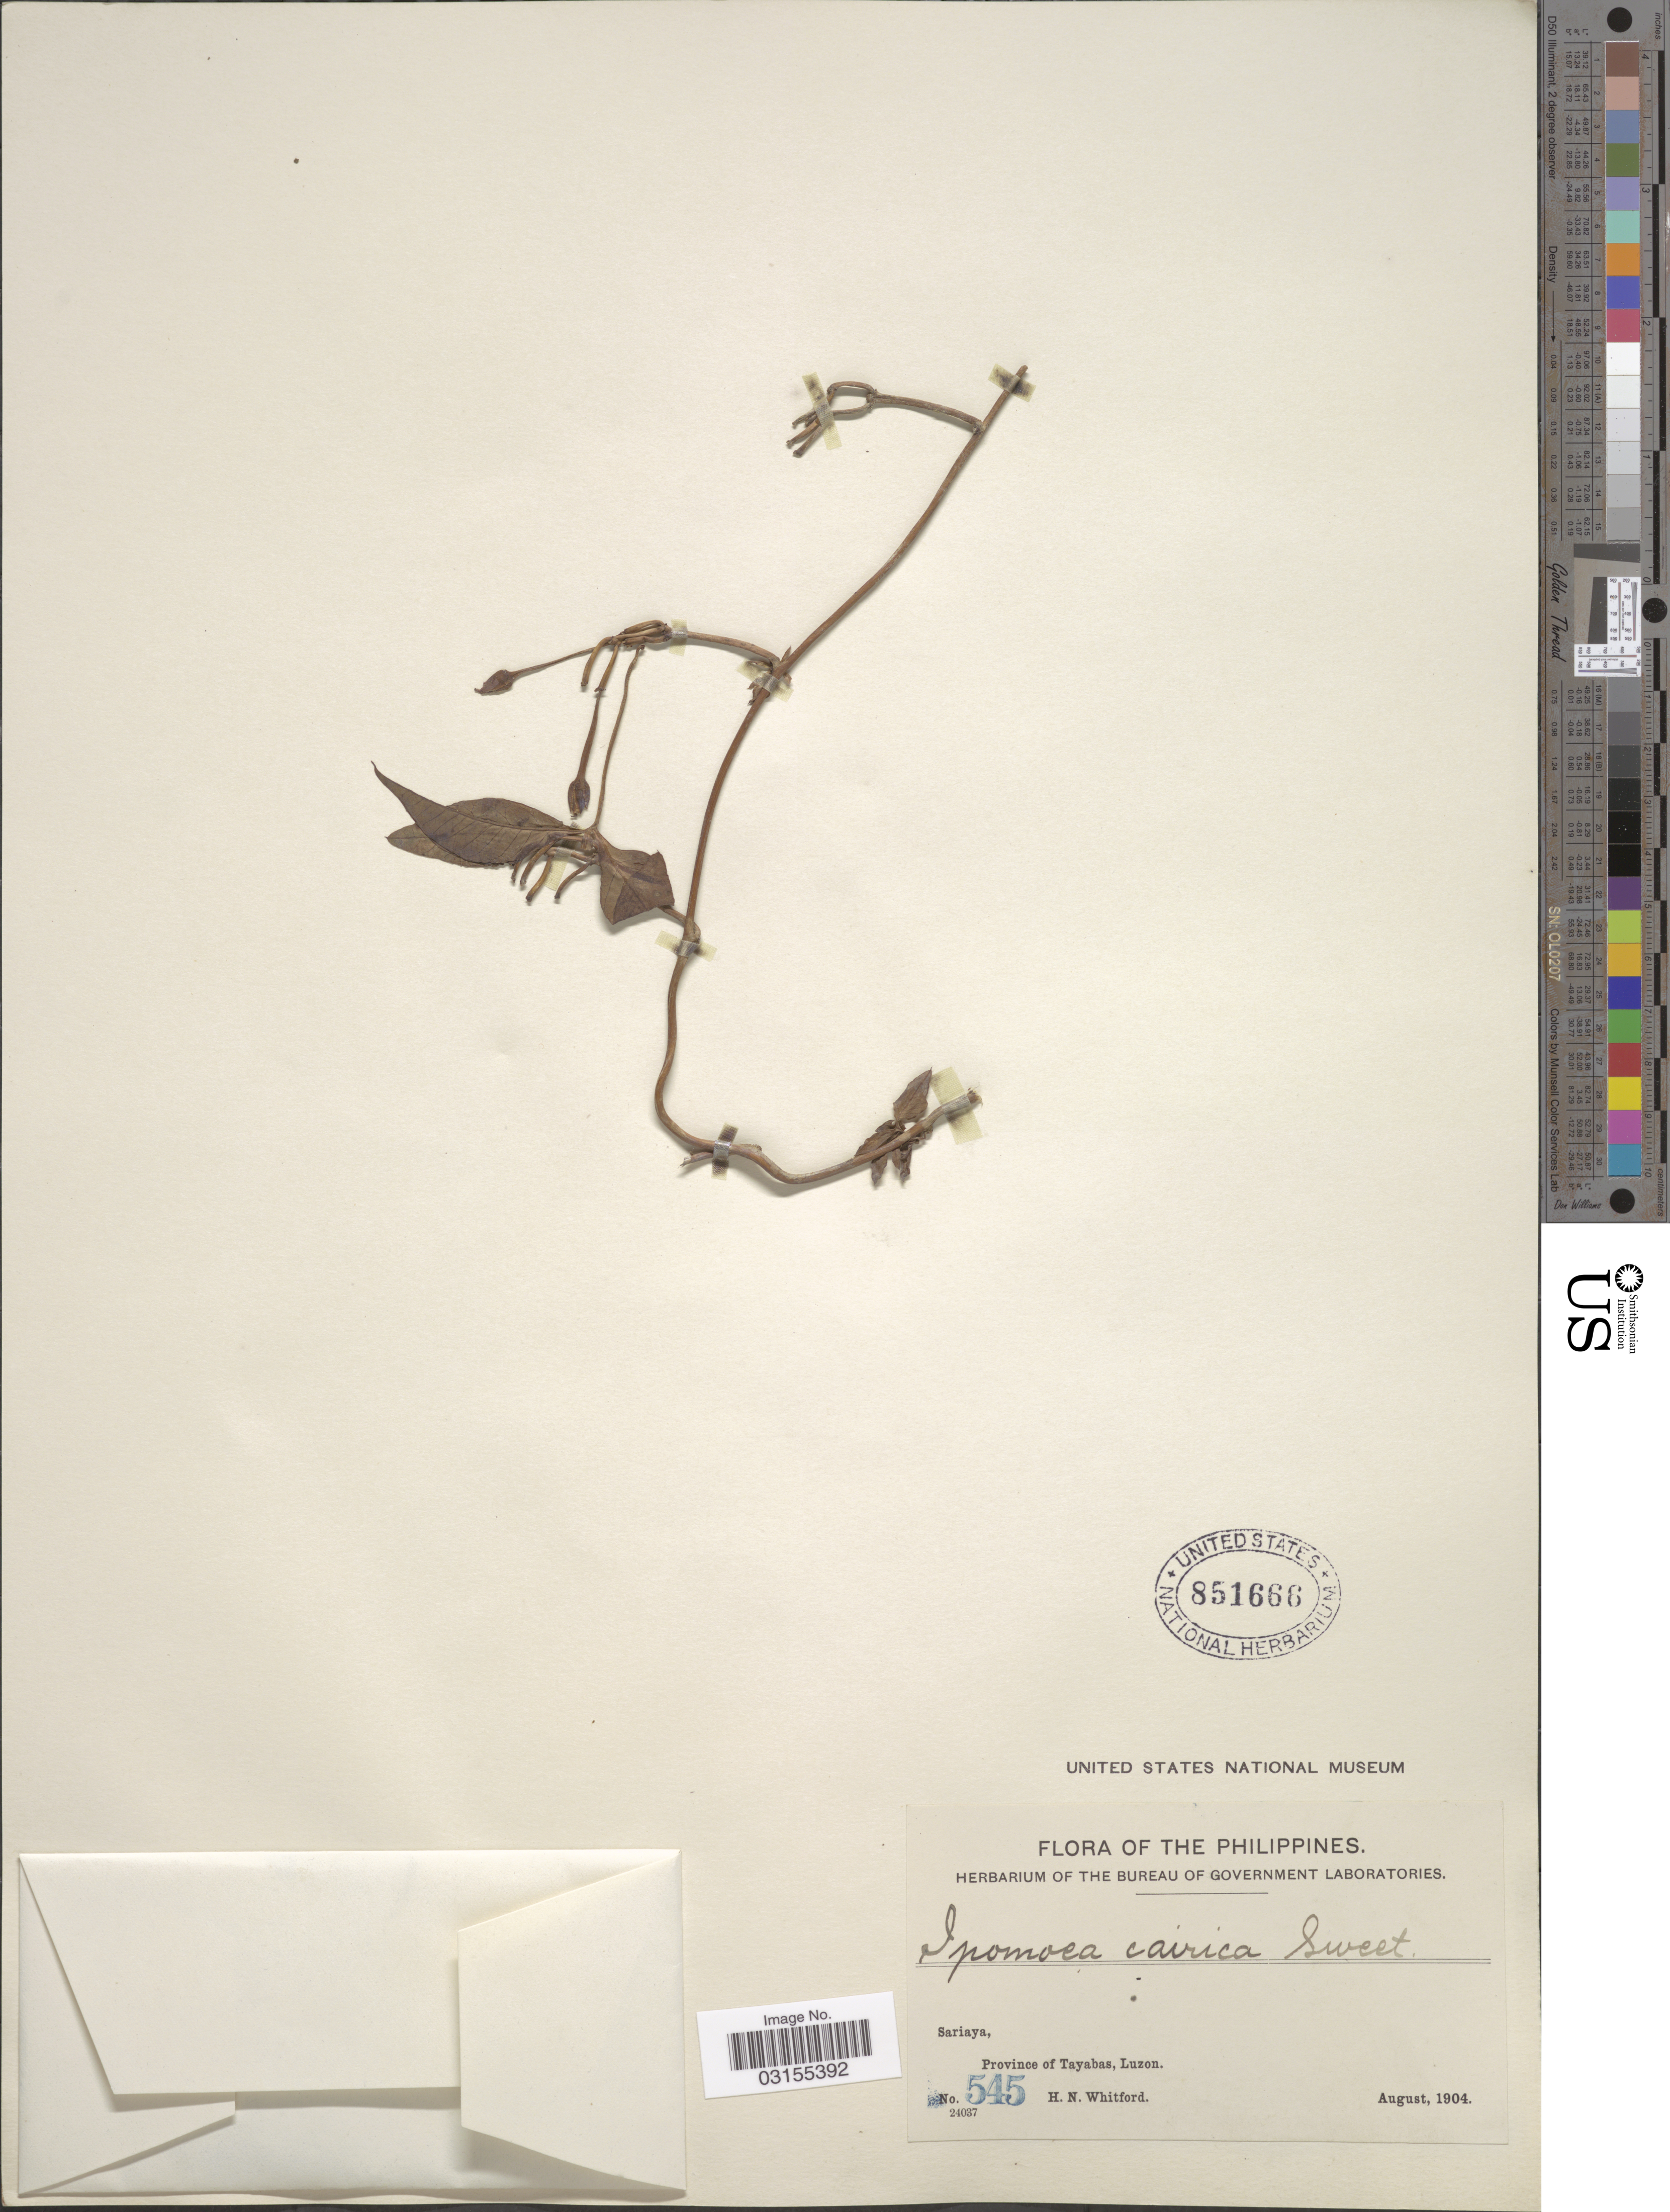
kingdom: Plantae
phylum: Tracheophyta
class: Magnoliopsida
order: Solanales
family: Convolvulaceae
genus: Ipomoea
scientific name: Ipomoea cairica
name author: (L.) Sweet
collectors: H. N. Whitford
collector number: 545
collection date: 1904-08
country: Philippines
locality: Sariaya, Province of Tayabas, Luzon.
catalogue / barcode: US 851666